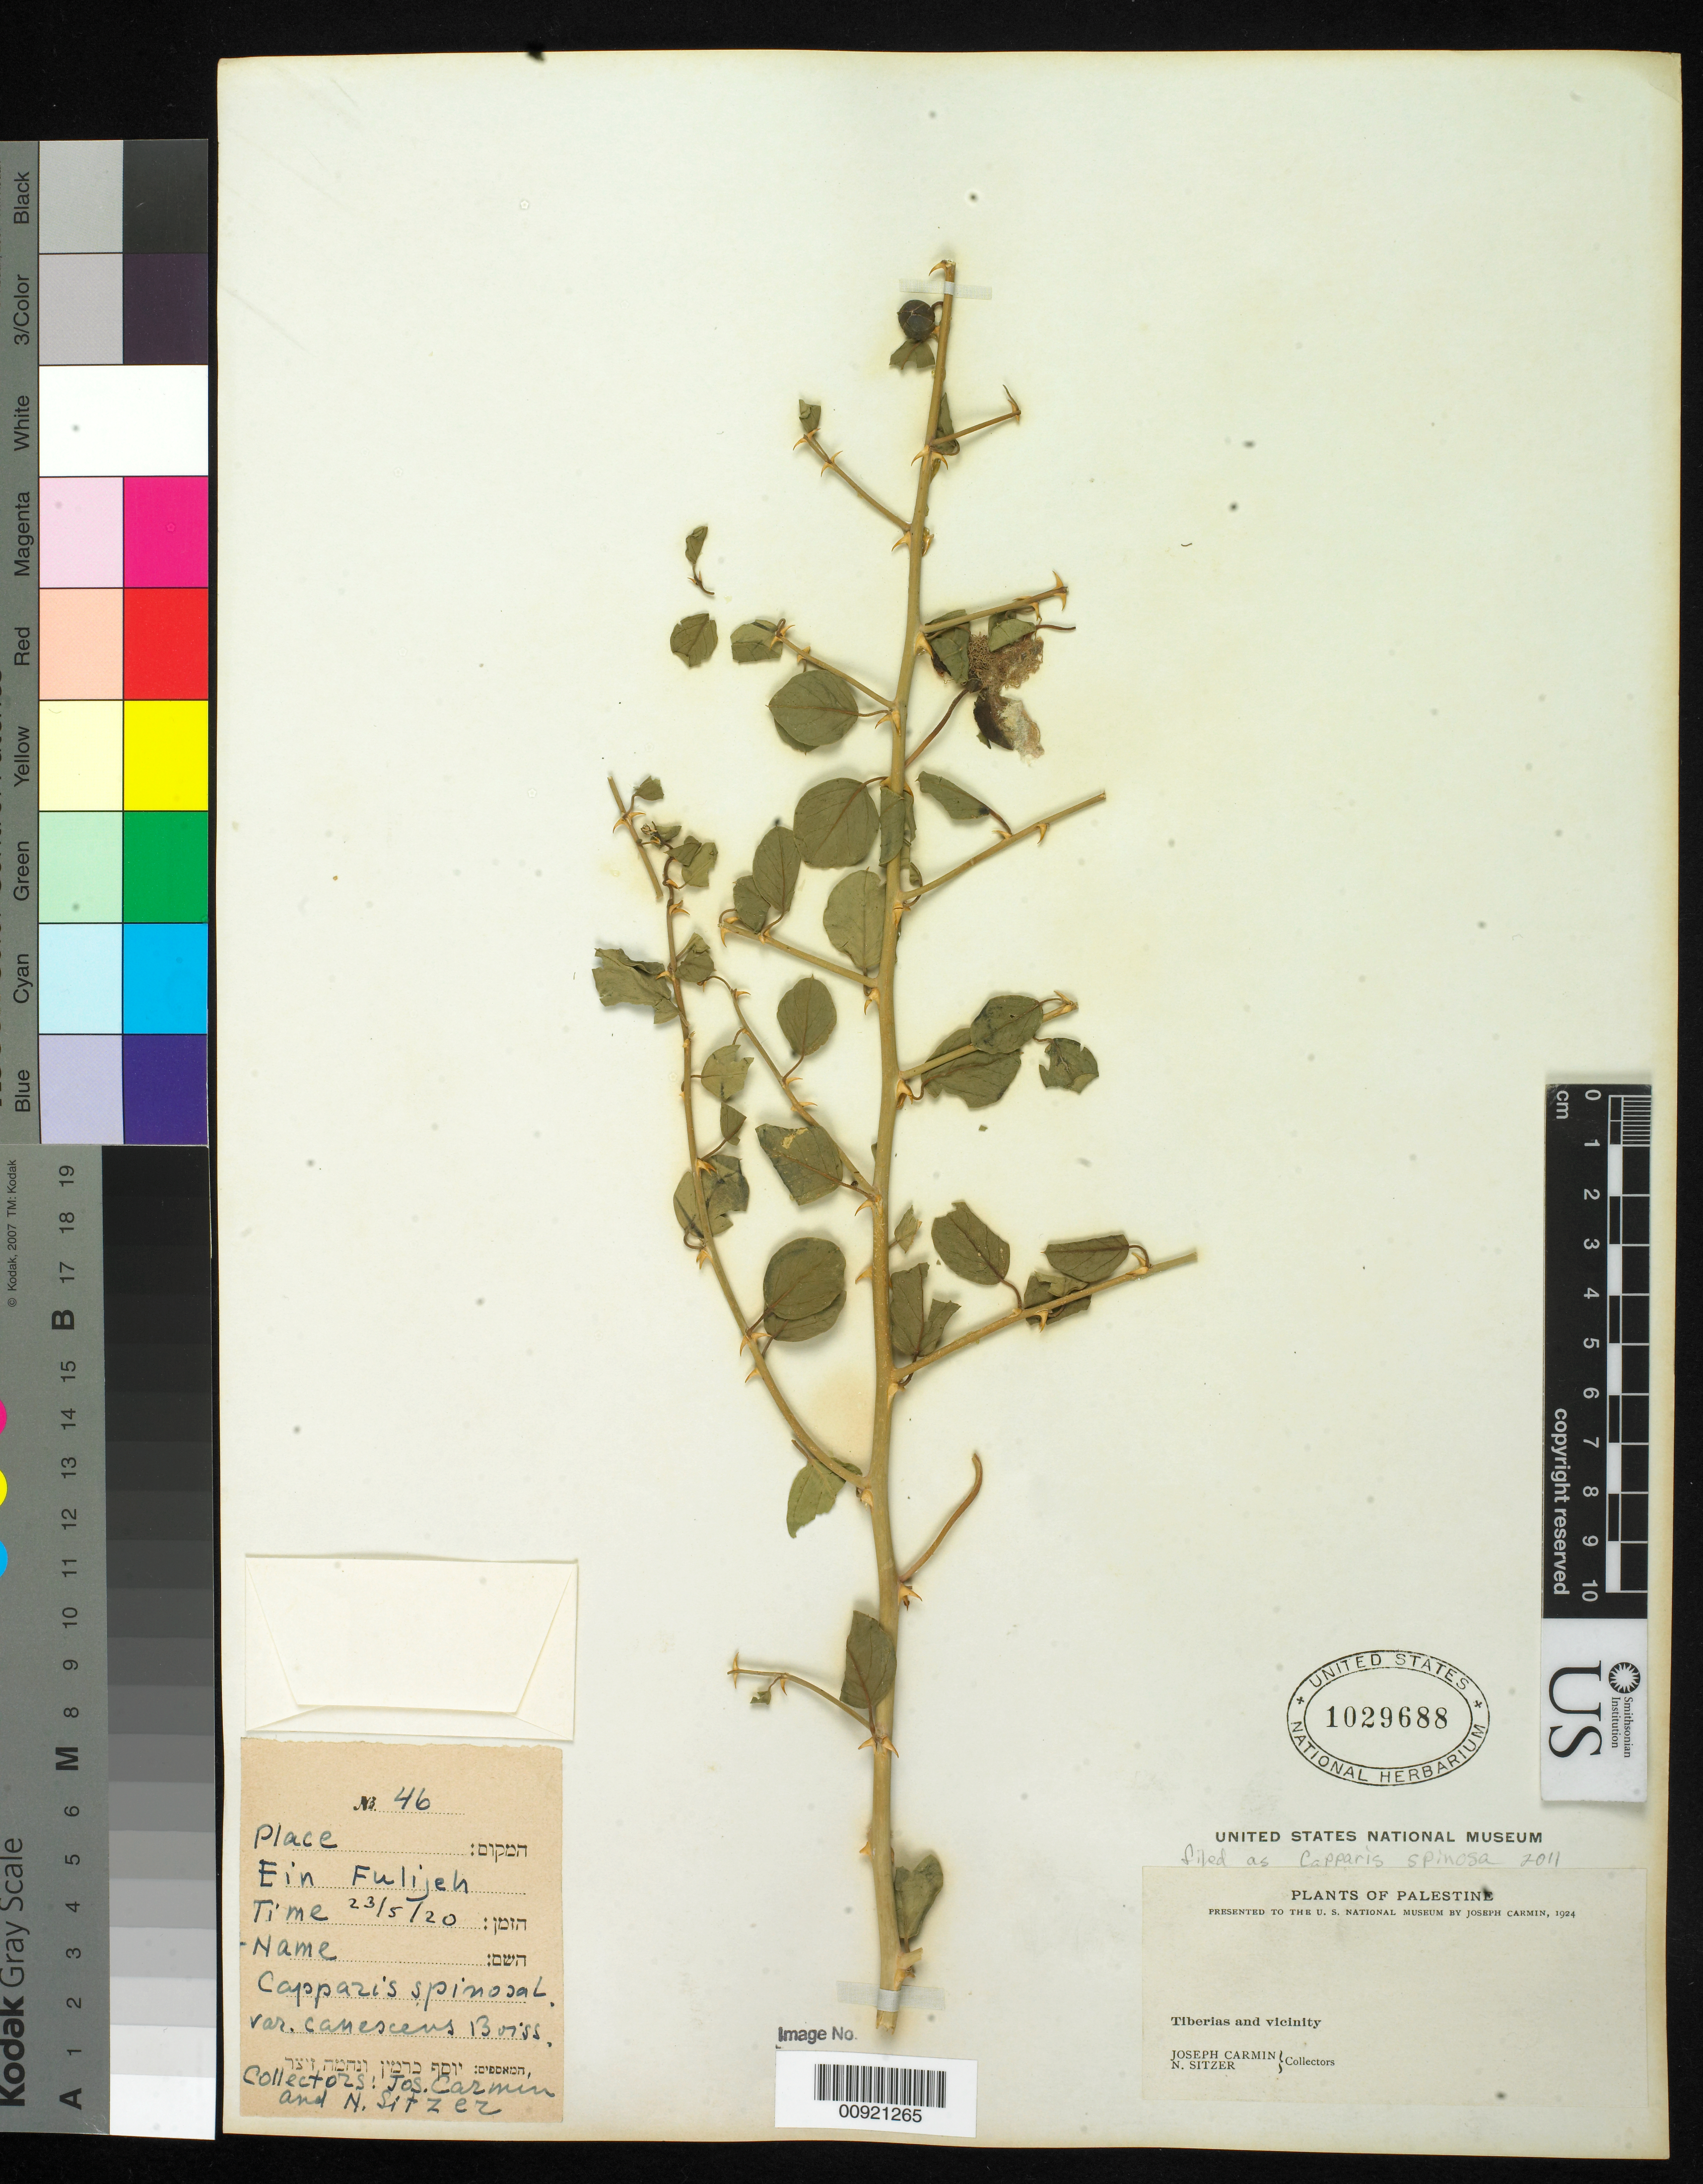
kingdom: Plantae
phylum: Tracheophyta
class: Magnoliopsida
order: Brassicales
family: Capparaceae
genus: Capparis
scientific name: Capparis spinosa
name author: L.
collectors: J. Carmin & N. Sitzer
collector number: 46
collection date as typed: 23 May 1920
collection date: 1920-05-23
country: Afghanistan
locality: Ein Fulijeh. Tiberias and vicinity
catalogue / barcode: US 1029688-2